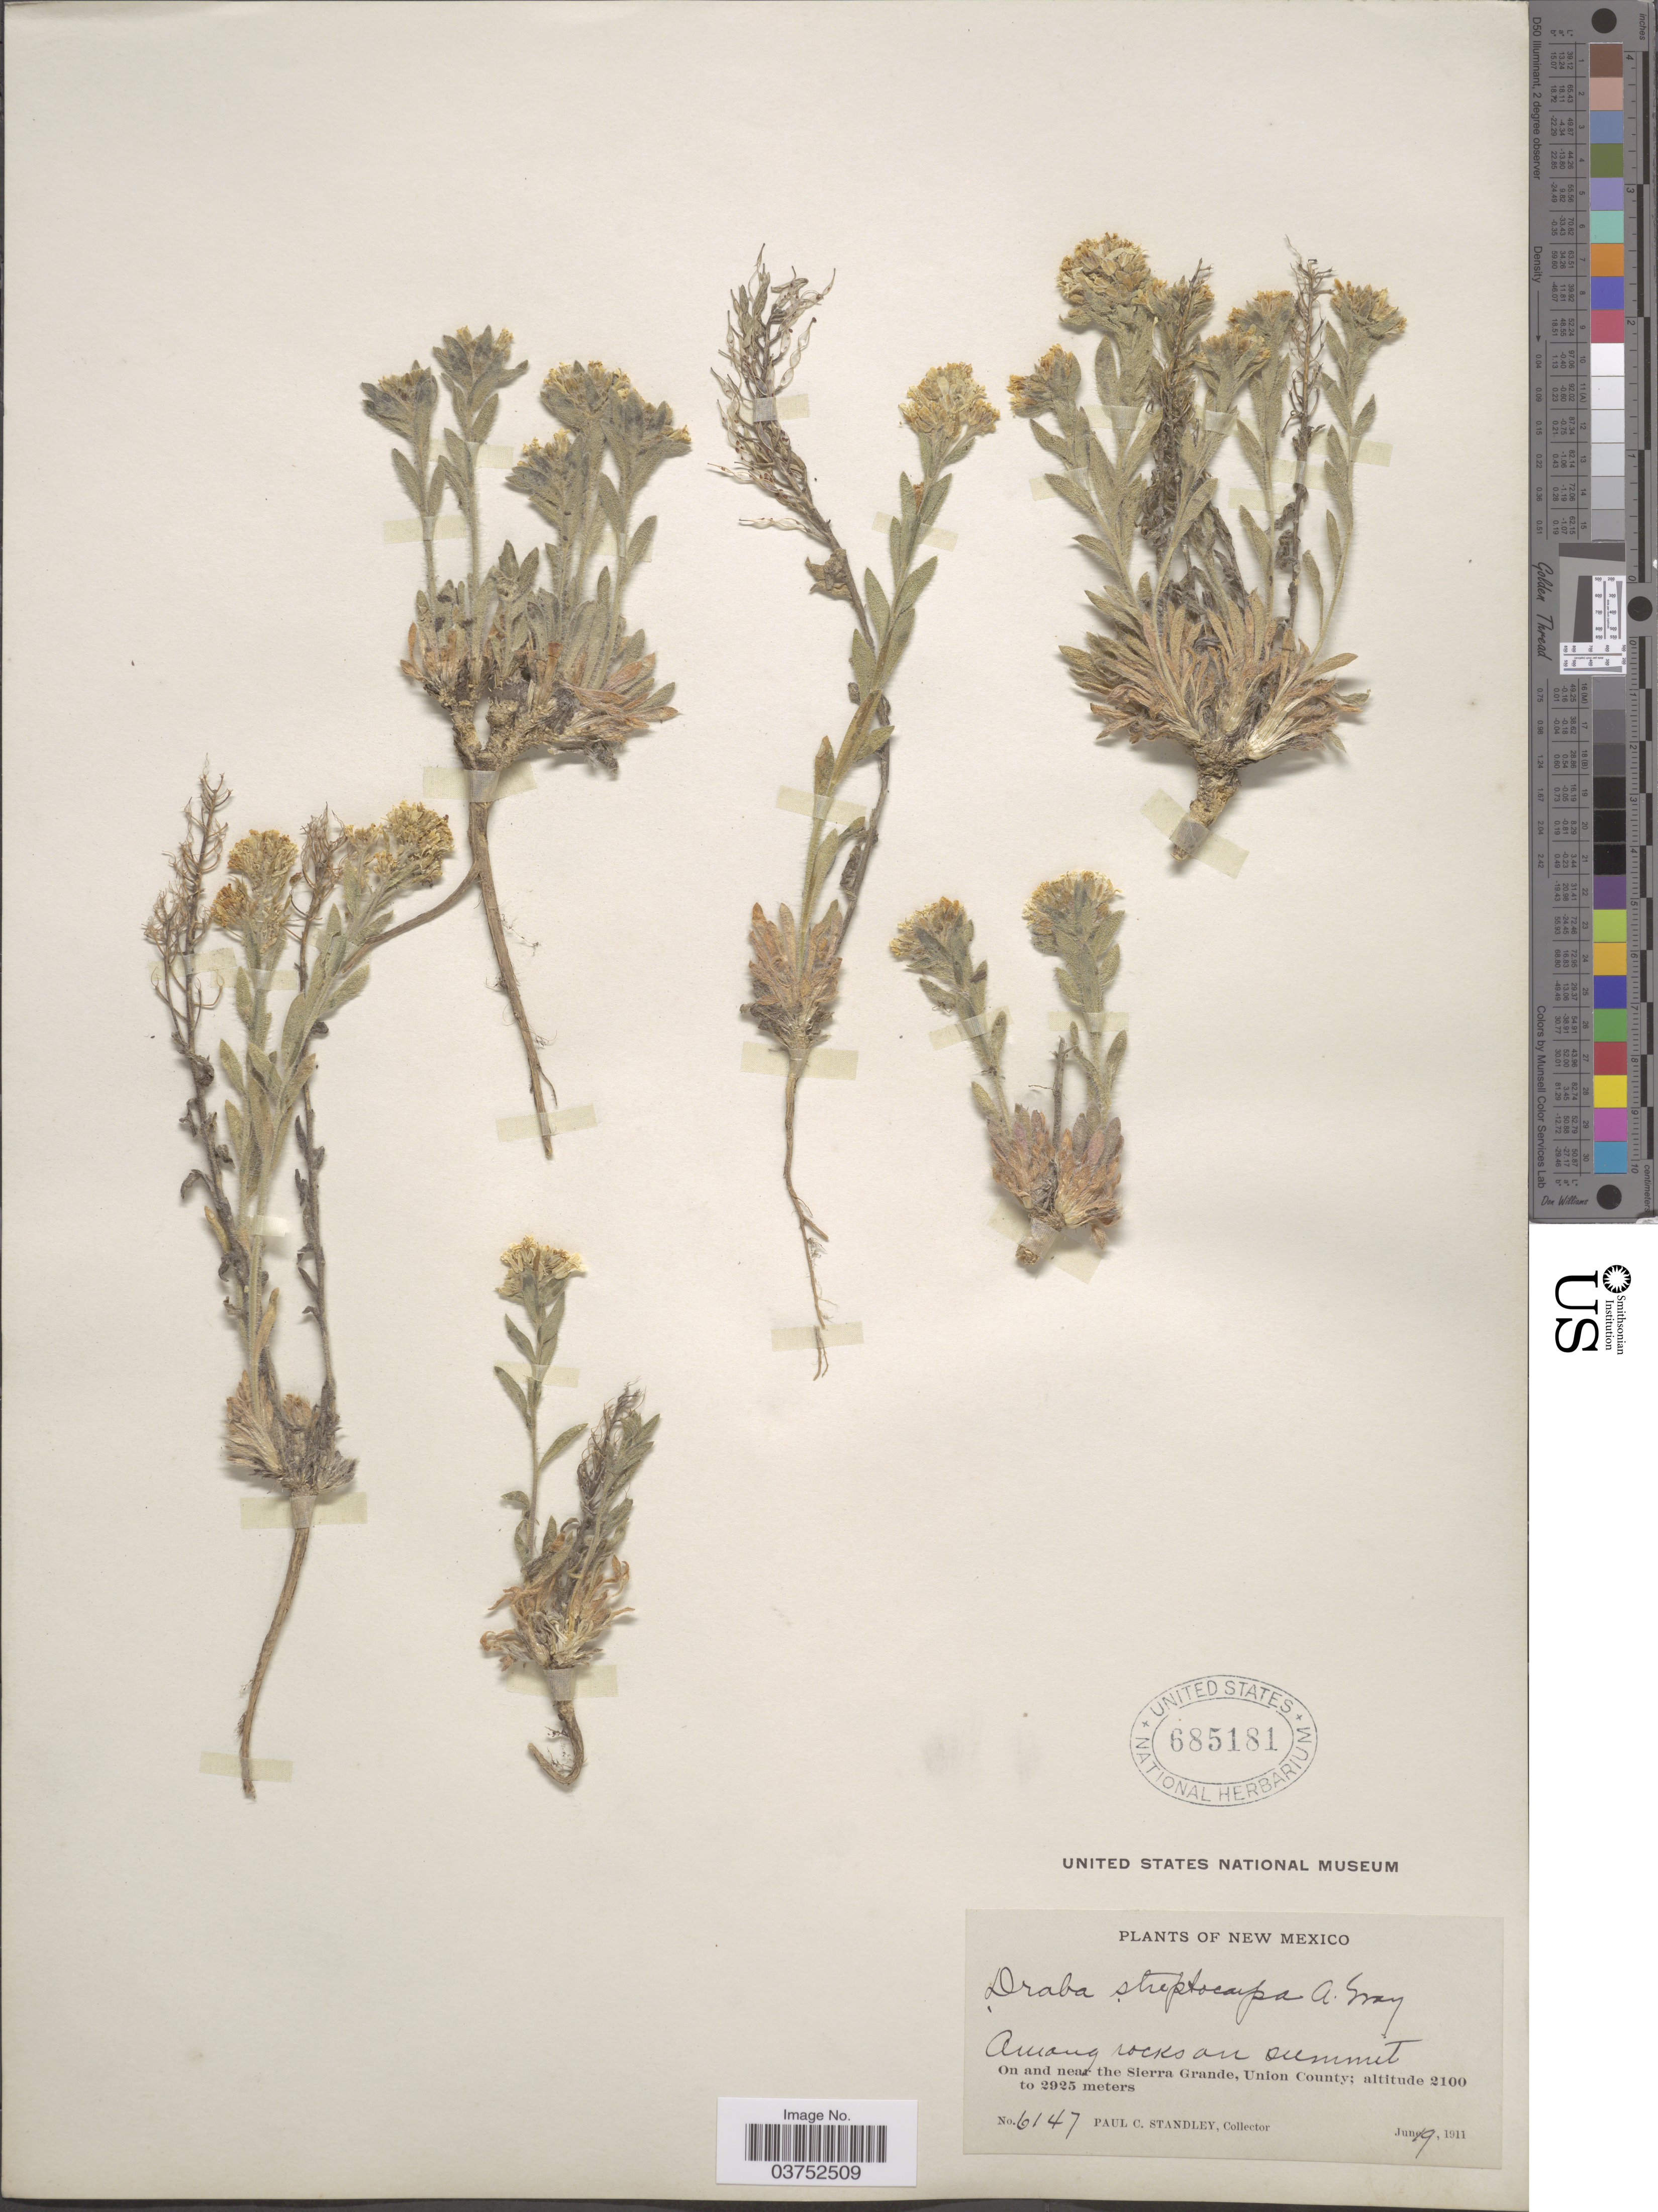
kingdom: Plantae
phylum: Tracheophyta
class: Magnoliopsida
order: Brassicales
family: Brassicaceae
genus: Draba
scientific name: Draba streptocarpa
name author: A. Gray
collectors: P. C. Standley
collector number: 6147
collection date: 1911-06-19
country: United States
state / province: New Mexico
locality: Among rocks on summit. On and near the Sierra Grande, Union County.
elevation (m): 2100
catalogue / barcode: US 685181